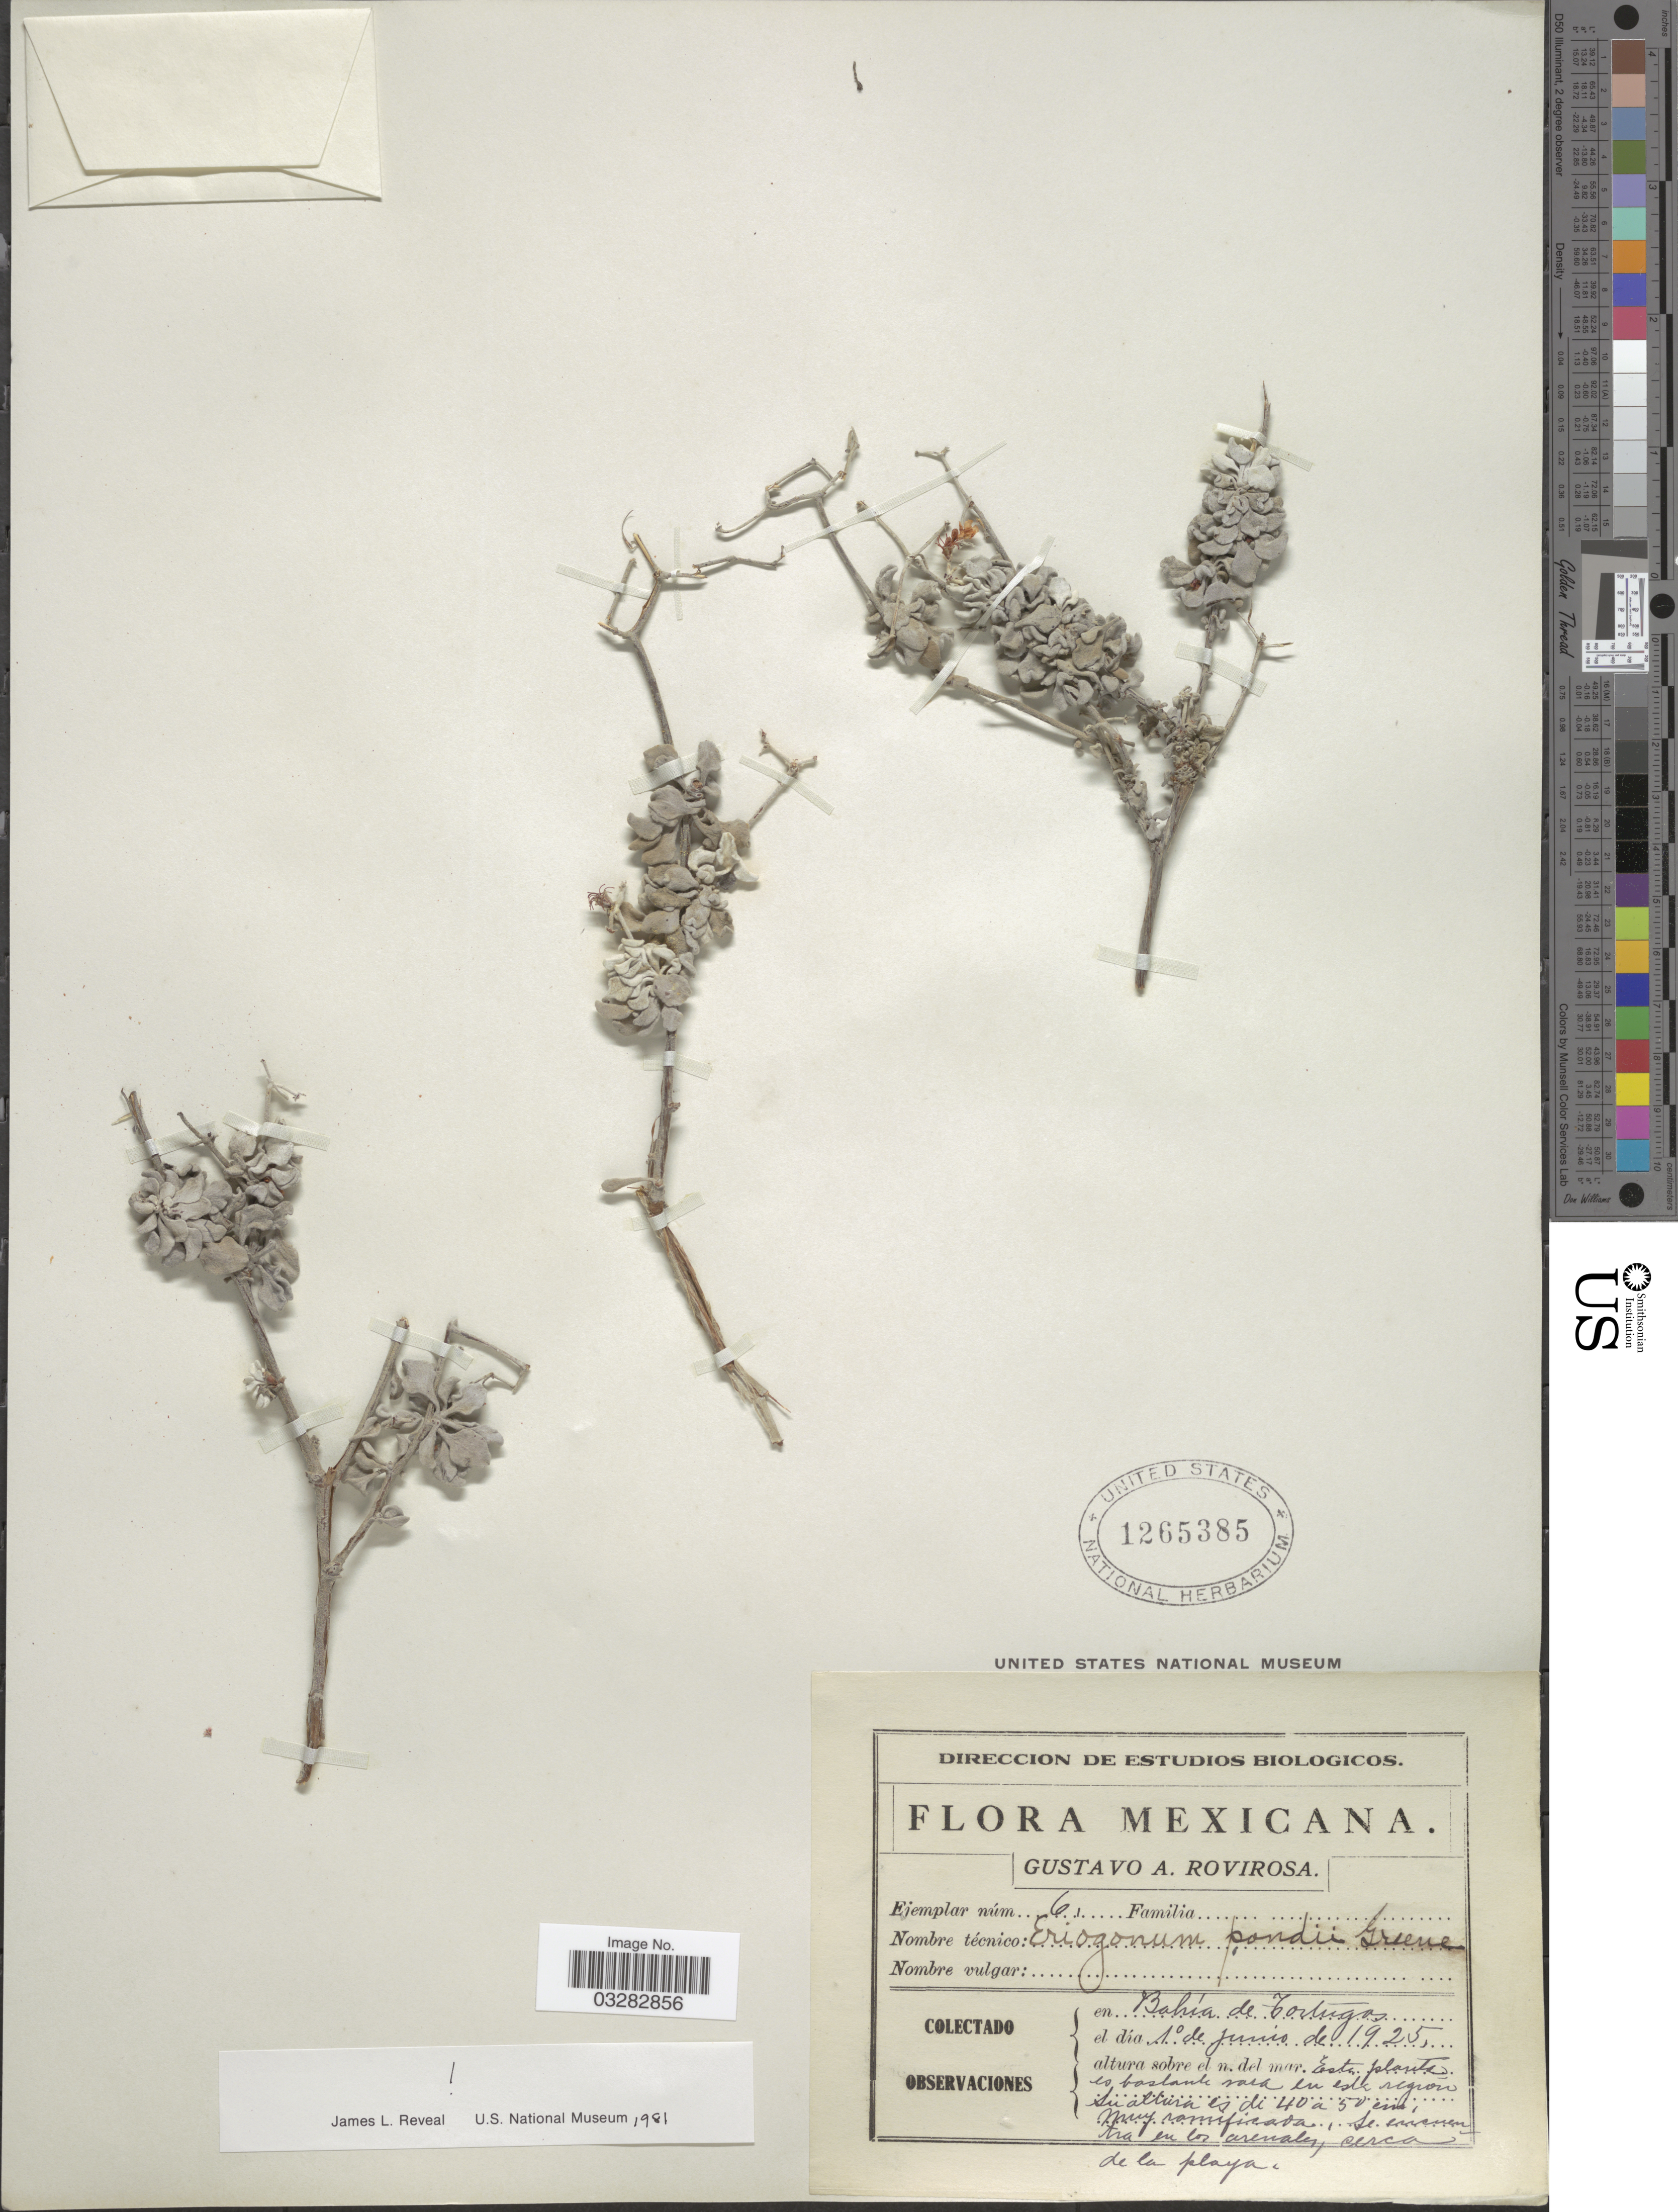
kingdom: Plantae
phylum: Tracheophyta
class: Magnoliopsida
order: Caryophyllales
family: Polygonaceae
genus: Eriogonum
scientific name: Eriogonum pondii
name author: Greene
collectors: G. Rovirosa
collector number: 61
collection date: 1925-06-01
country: Mexico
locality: Bahía de Tortuga.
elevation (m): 40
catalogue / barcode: US 1265385